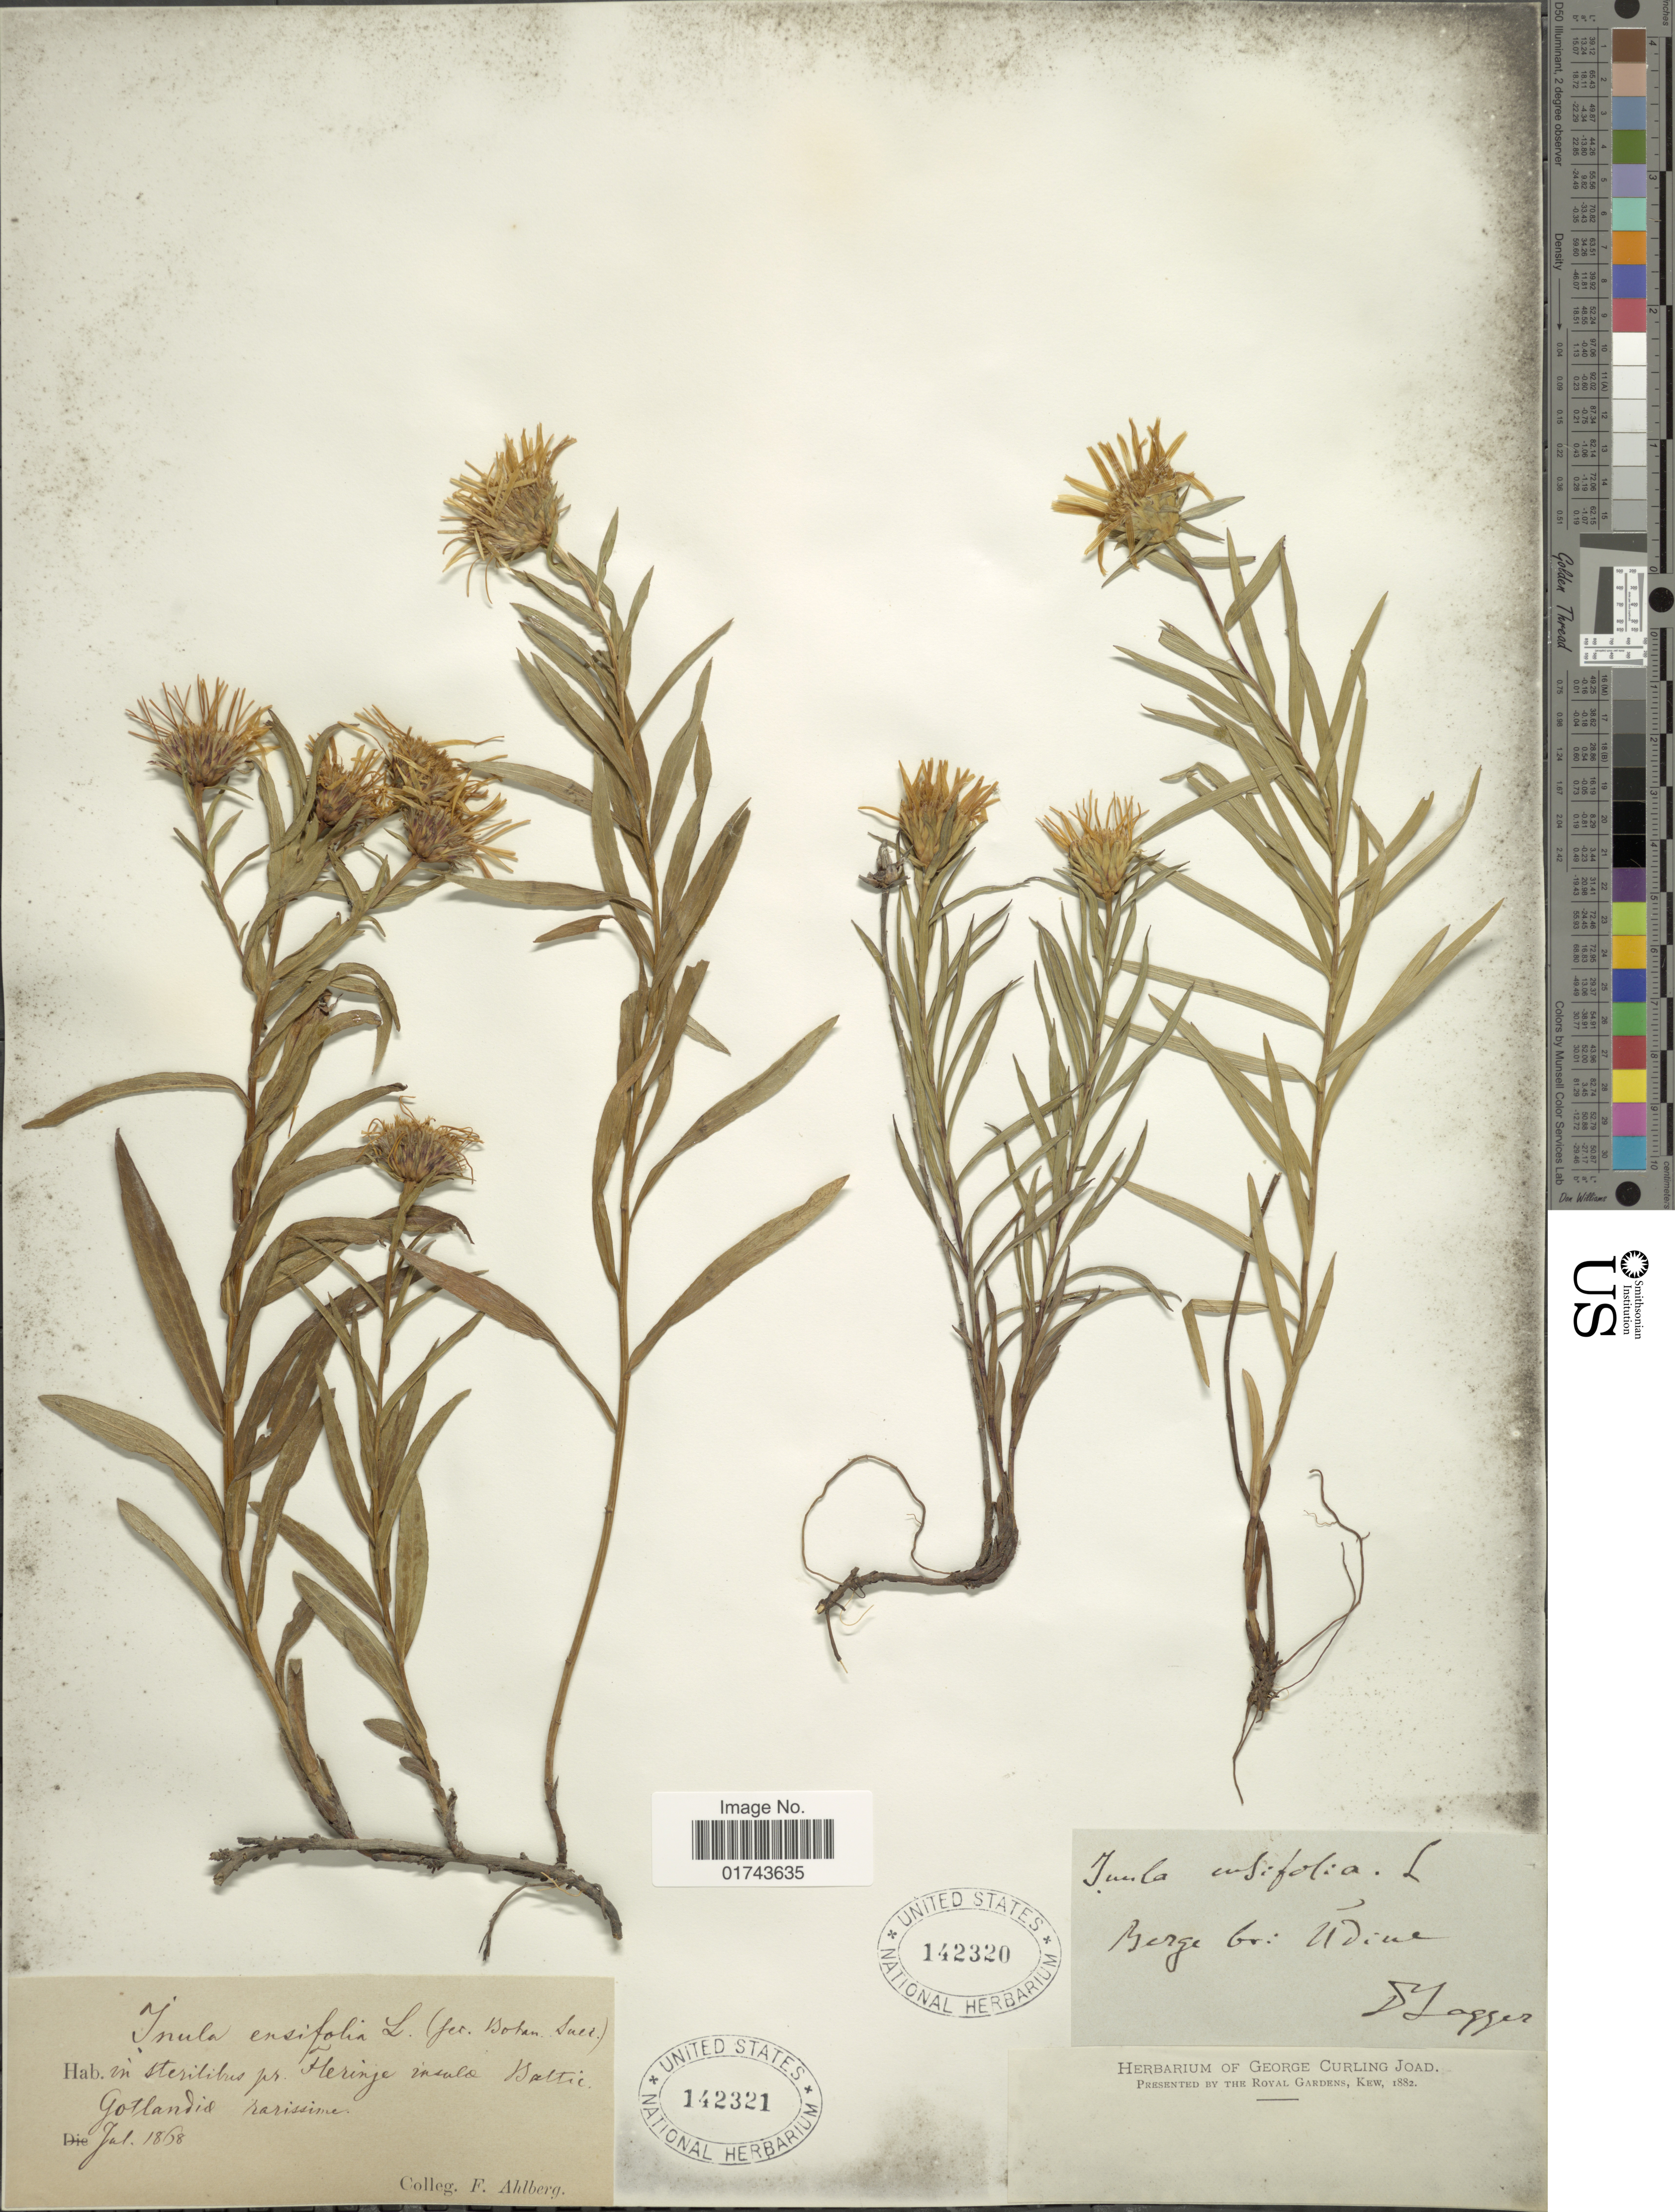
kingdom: Plantae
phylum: Tracheophyta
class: Magnoliopsida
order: Asterales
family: Asteraceae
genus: Inula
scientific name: Inula ensifolia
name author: L.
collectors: F. Ahlberg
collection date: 1868-07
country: Sweden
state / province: Gotland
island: Gotland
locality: In sterilibus pr. Flerinje insula Baltic Gotlandia rarissime.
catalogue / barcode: US 142321